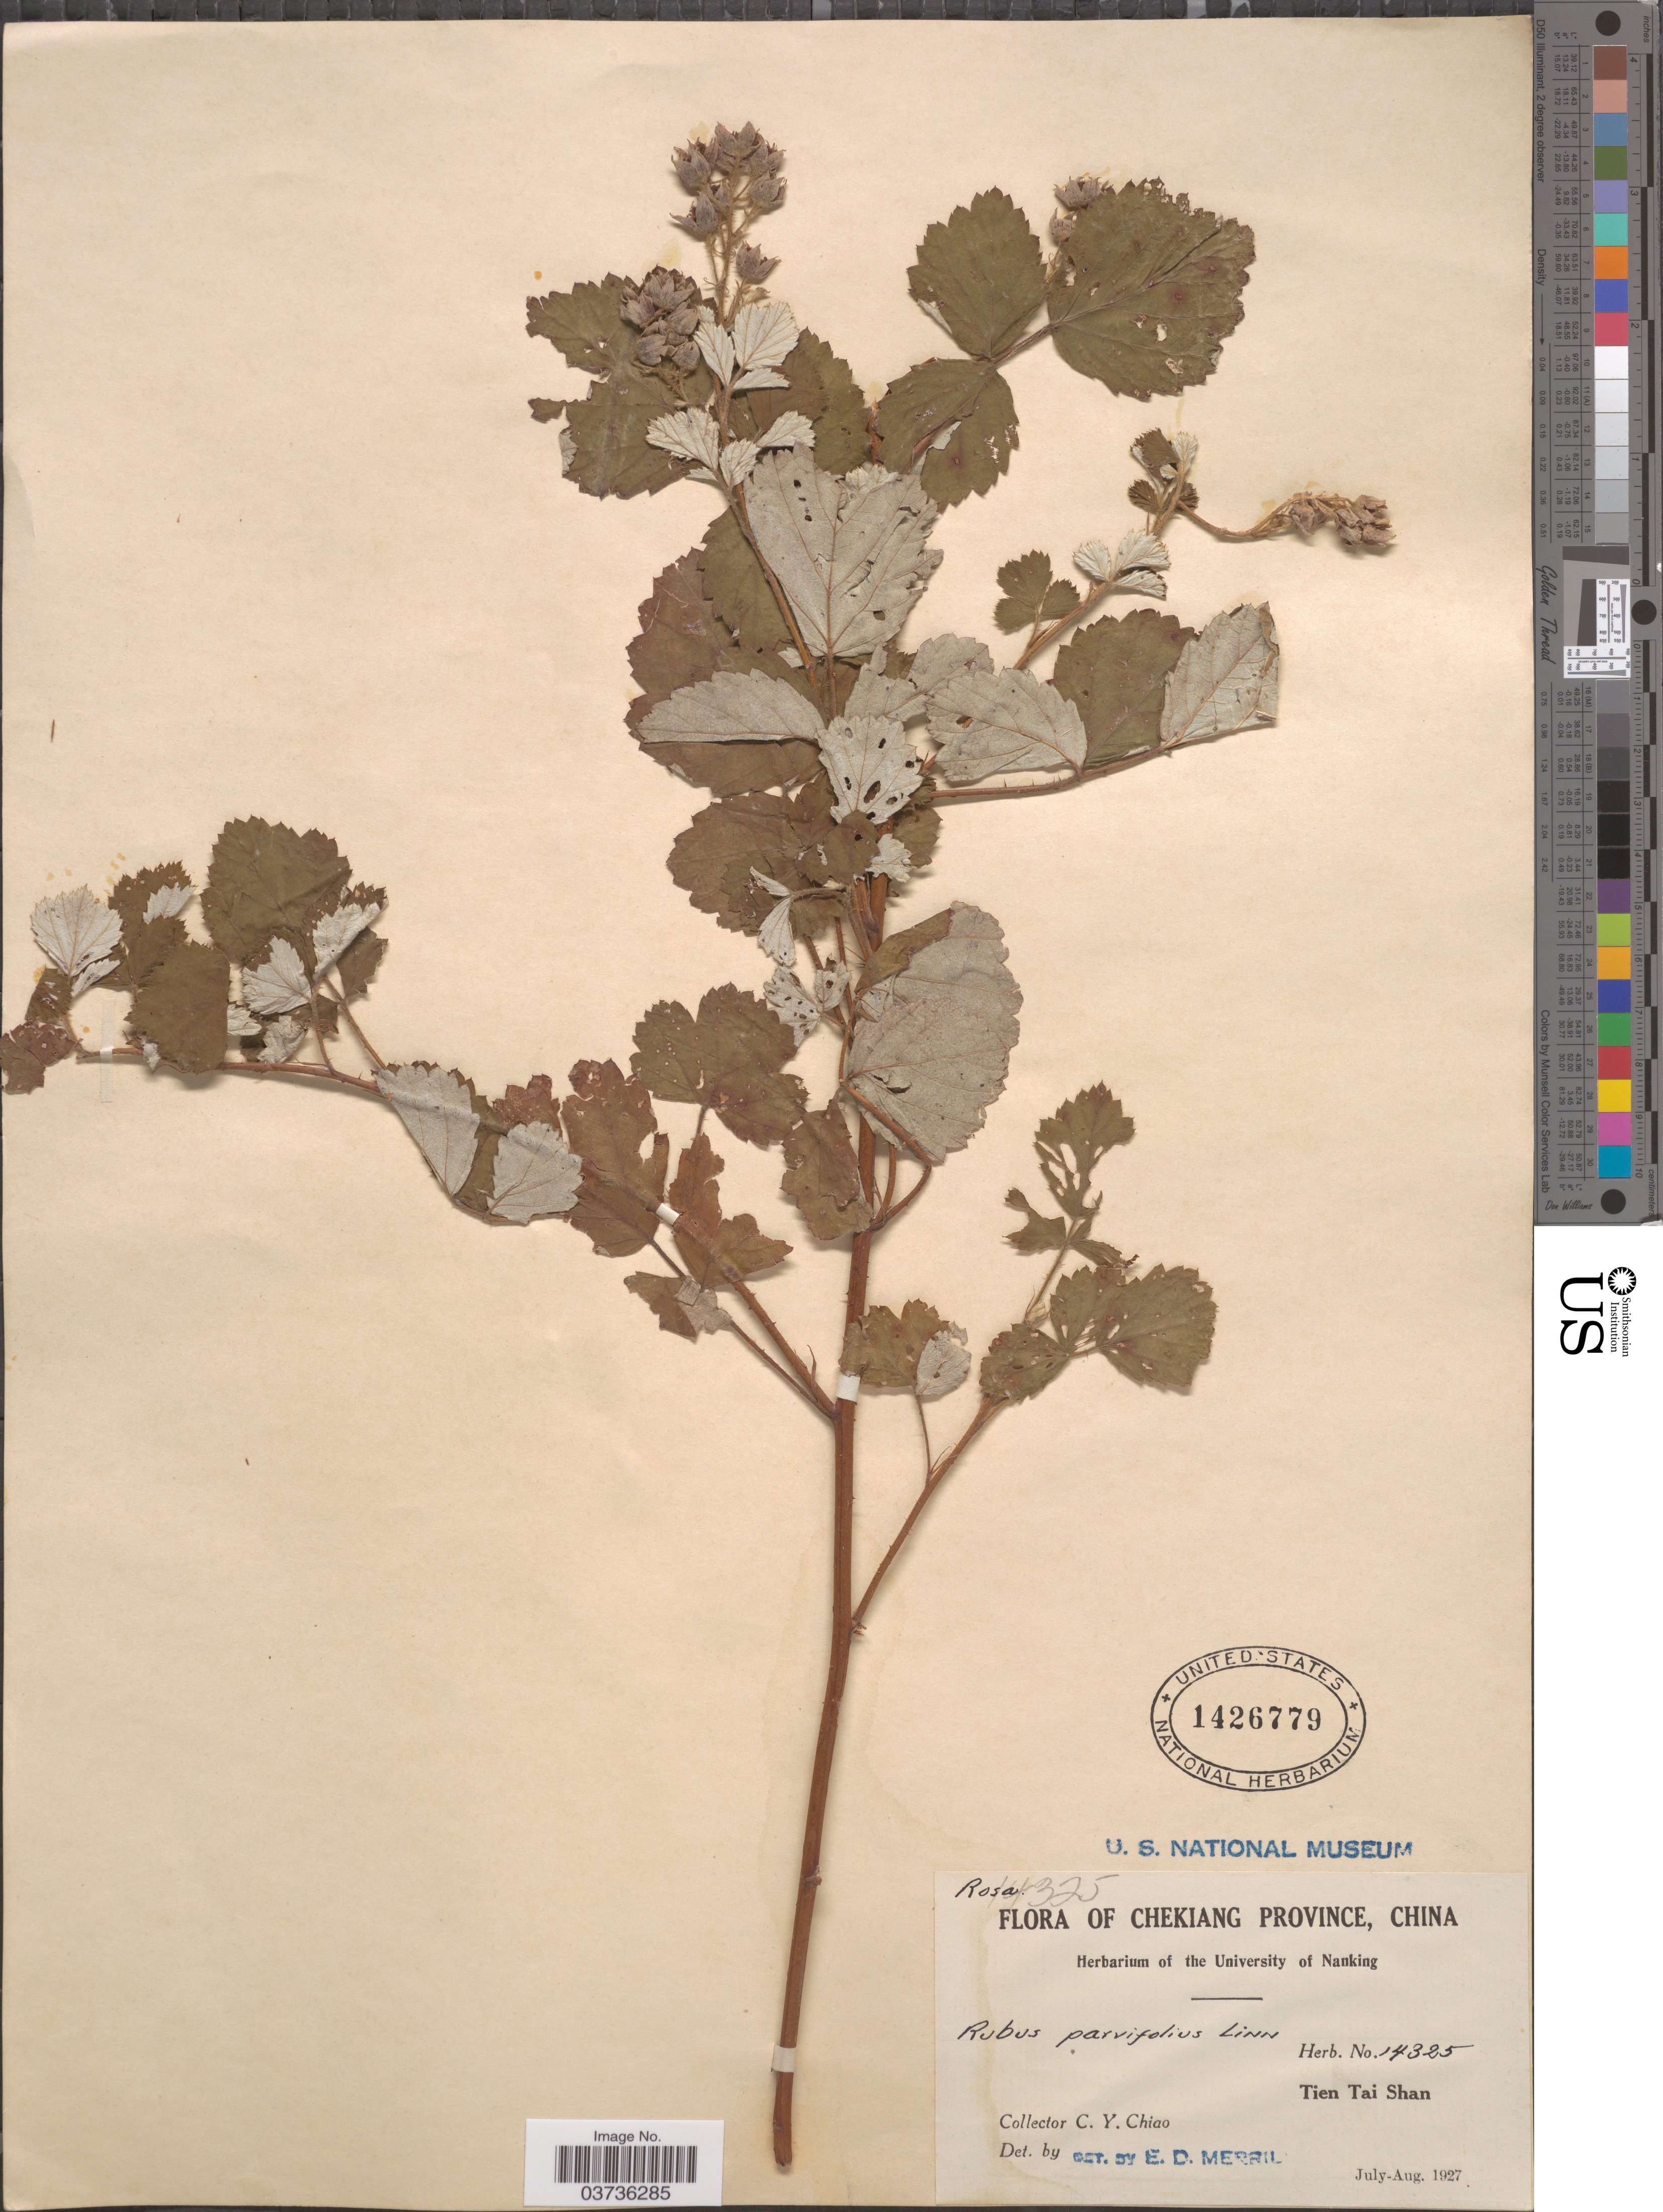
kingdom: Plantae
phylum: Tracheophyta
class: Magnoliopsida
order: Rosales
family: Rosaceae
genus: Rubus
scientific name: Rubus parvifolius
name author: L.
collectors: C. Y. Chiao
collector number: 14325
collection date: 1927-07/1927-08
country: China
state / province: Zhejiang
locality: Chekiang Province. Tien Tai Shan.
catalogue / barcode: US 1426779